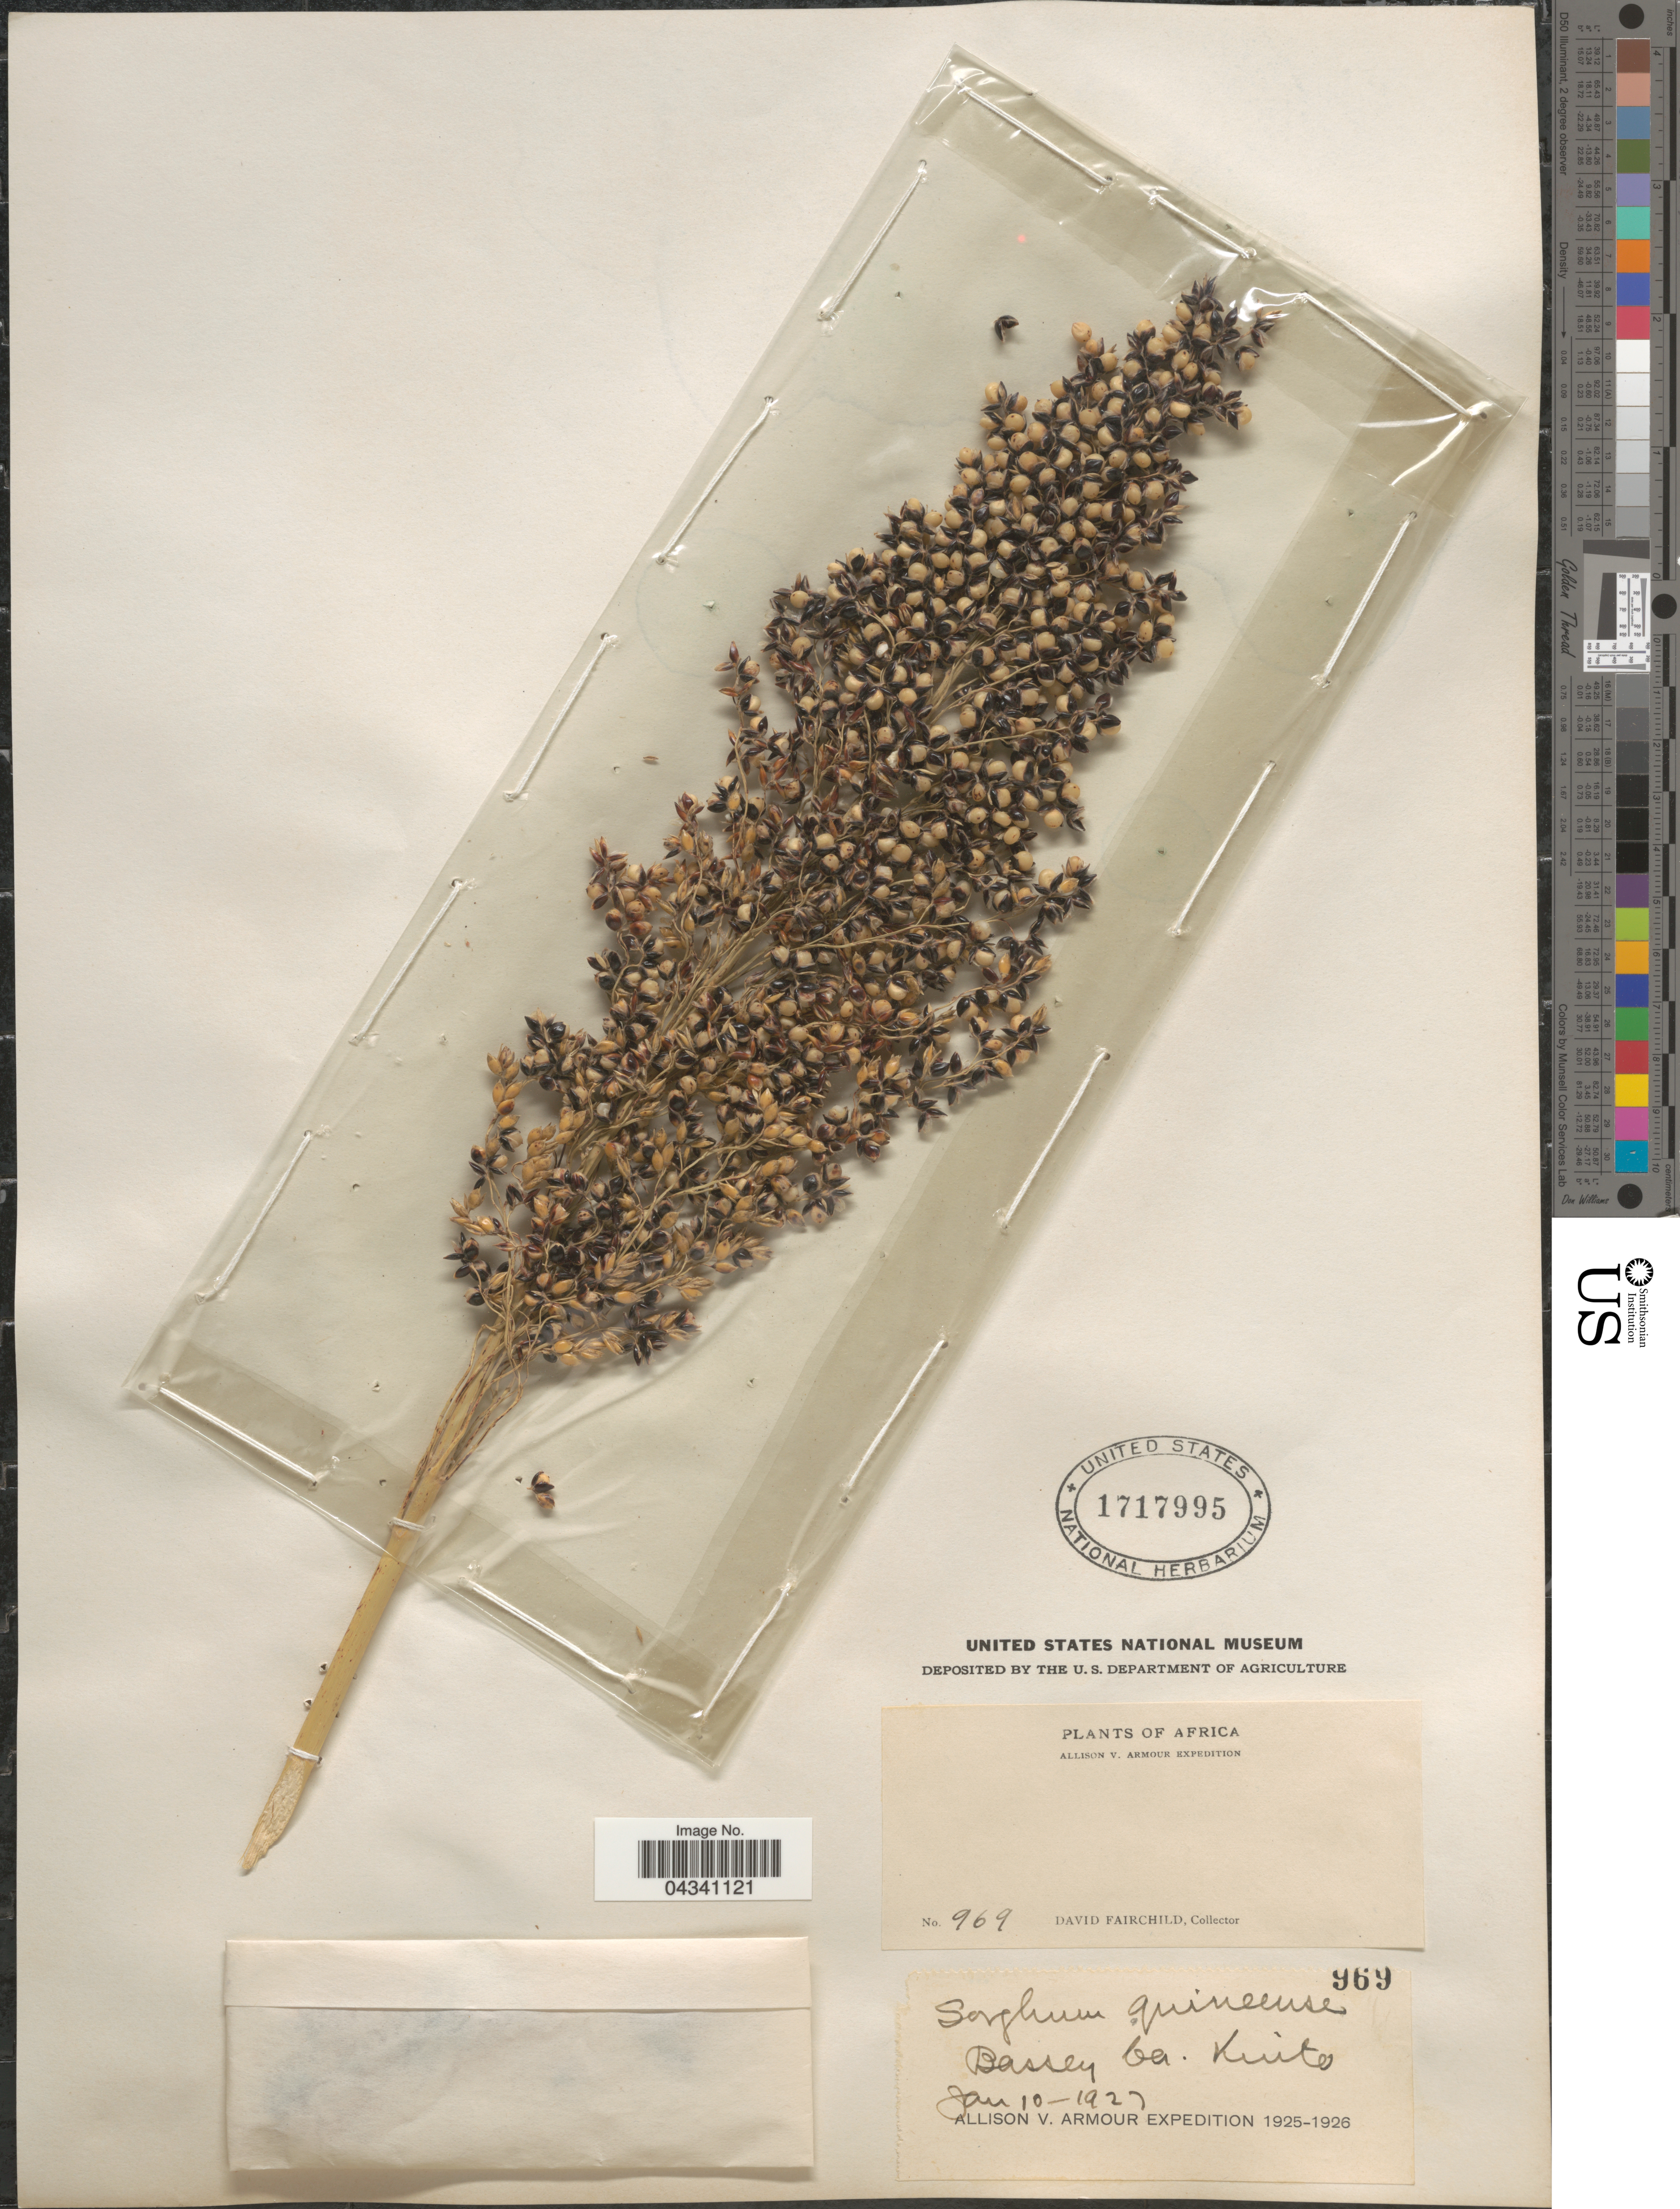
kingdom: Plantae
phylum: Tracheophyta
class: Liliopsida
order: Poales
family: Poaceae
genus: Sorghum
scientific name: Sorghum bicolor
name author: (L.) Moench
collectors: D. Fairchild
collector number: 969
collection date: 1927-01-10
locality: Africa. Bassey ba. Kuito. [interpreted] Allison V. Armour Expedition 1925-1926.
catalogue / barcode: US 1717995